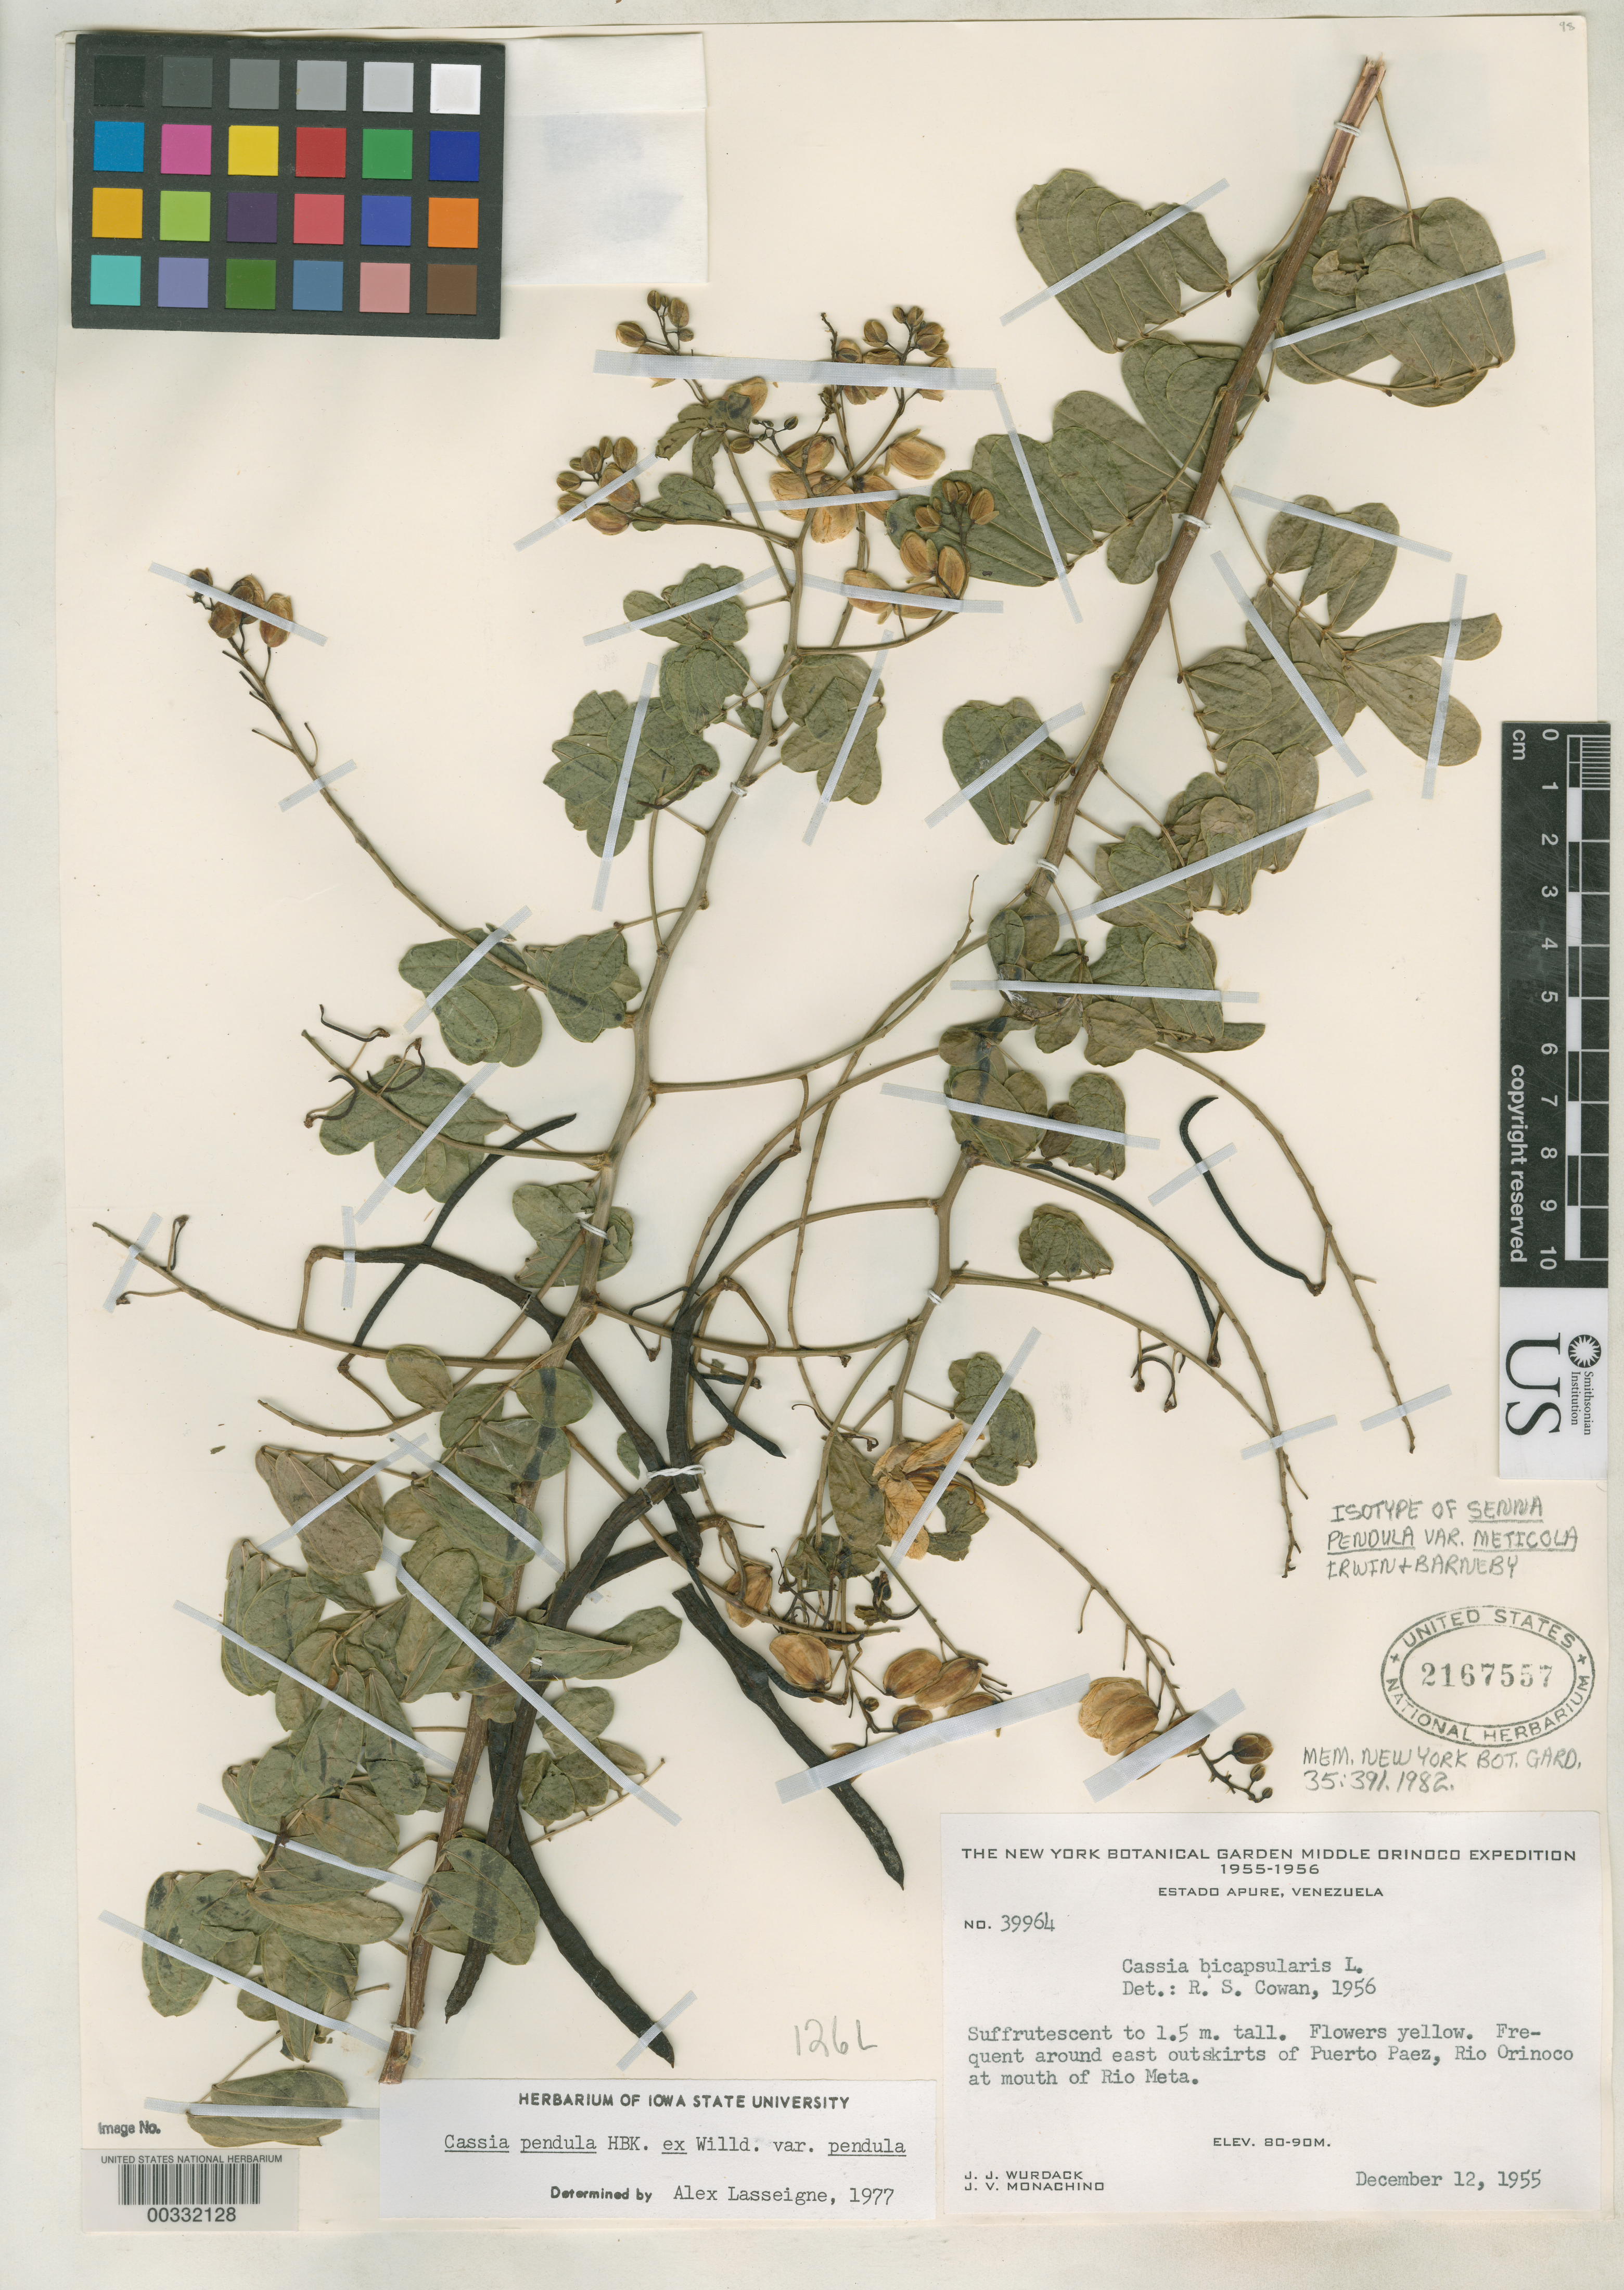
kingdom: Plantae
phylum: Tracheophyta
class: Magnoliopsida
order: Fabales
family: Fabaceae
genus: Senna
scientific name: Senna pendula var. meticola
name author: H.S. Irwin & Barneby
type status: Isotype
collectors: J. J. Wurdack & J. V. Monachino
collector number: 39964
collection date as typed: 12 Dec 1955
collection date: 1955-12-12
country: Venezuela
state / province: Apure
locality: Around E outskirts of Puerto Paez, Rio Orinoco at mouth of Rio Meta.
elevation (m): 80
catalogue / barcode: US 2167557